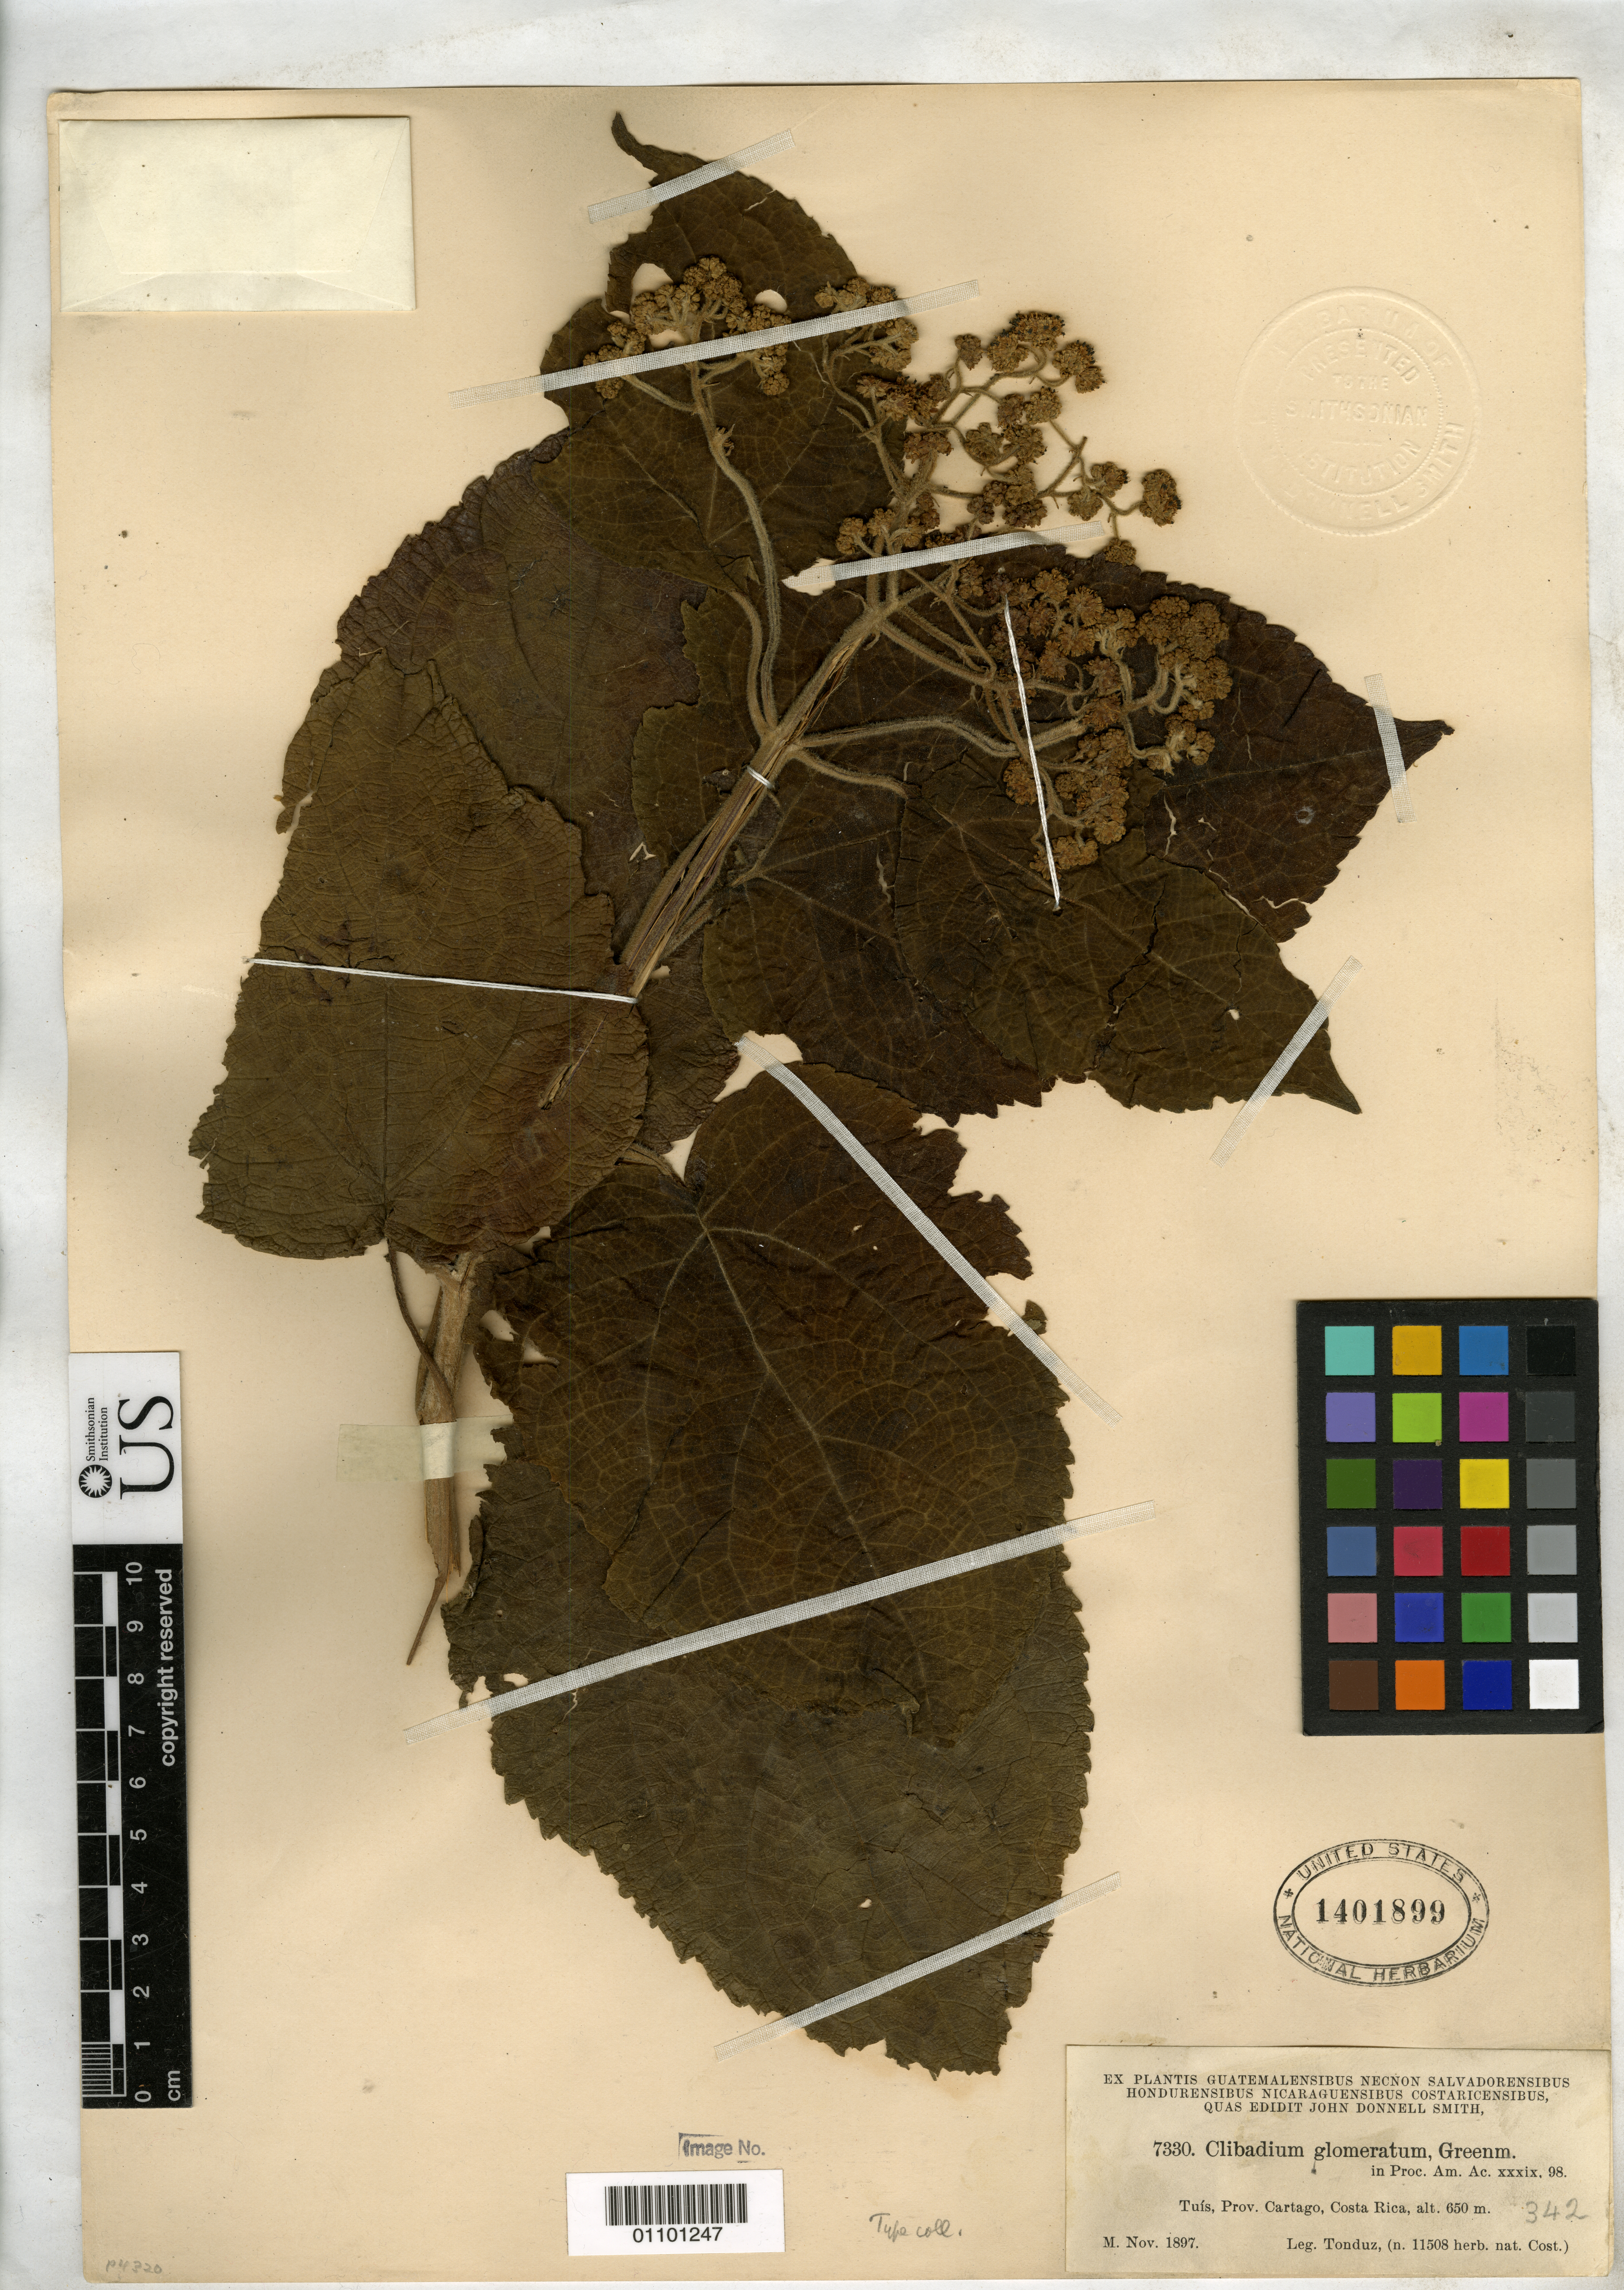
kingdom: Plantae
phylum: Tracheophyta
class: Magnoliopsida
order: Asterales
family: Asteraceae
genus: Clibadium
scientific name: Clibadium glomeratum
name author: Greenm.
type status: Isotype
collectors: A. Tonduz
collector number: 11508( J.D.S 7330 )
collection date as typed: Nov 1897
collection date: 1897-11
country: Costa Rica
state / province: Cartago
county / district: Tuis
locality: Tuis.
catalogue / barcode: US 1401899